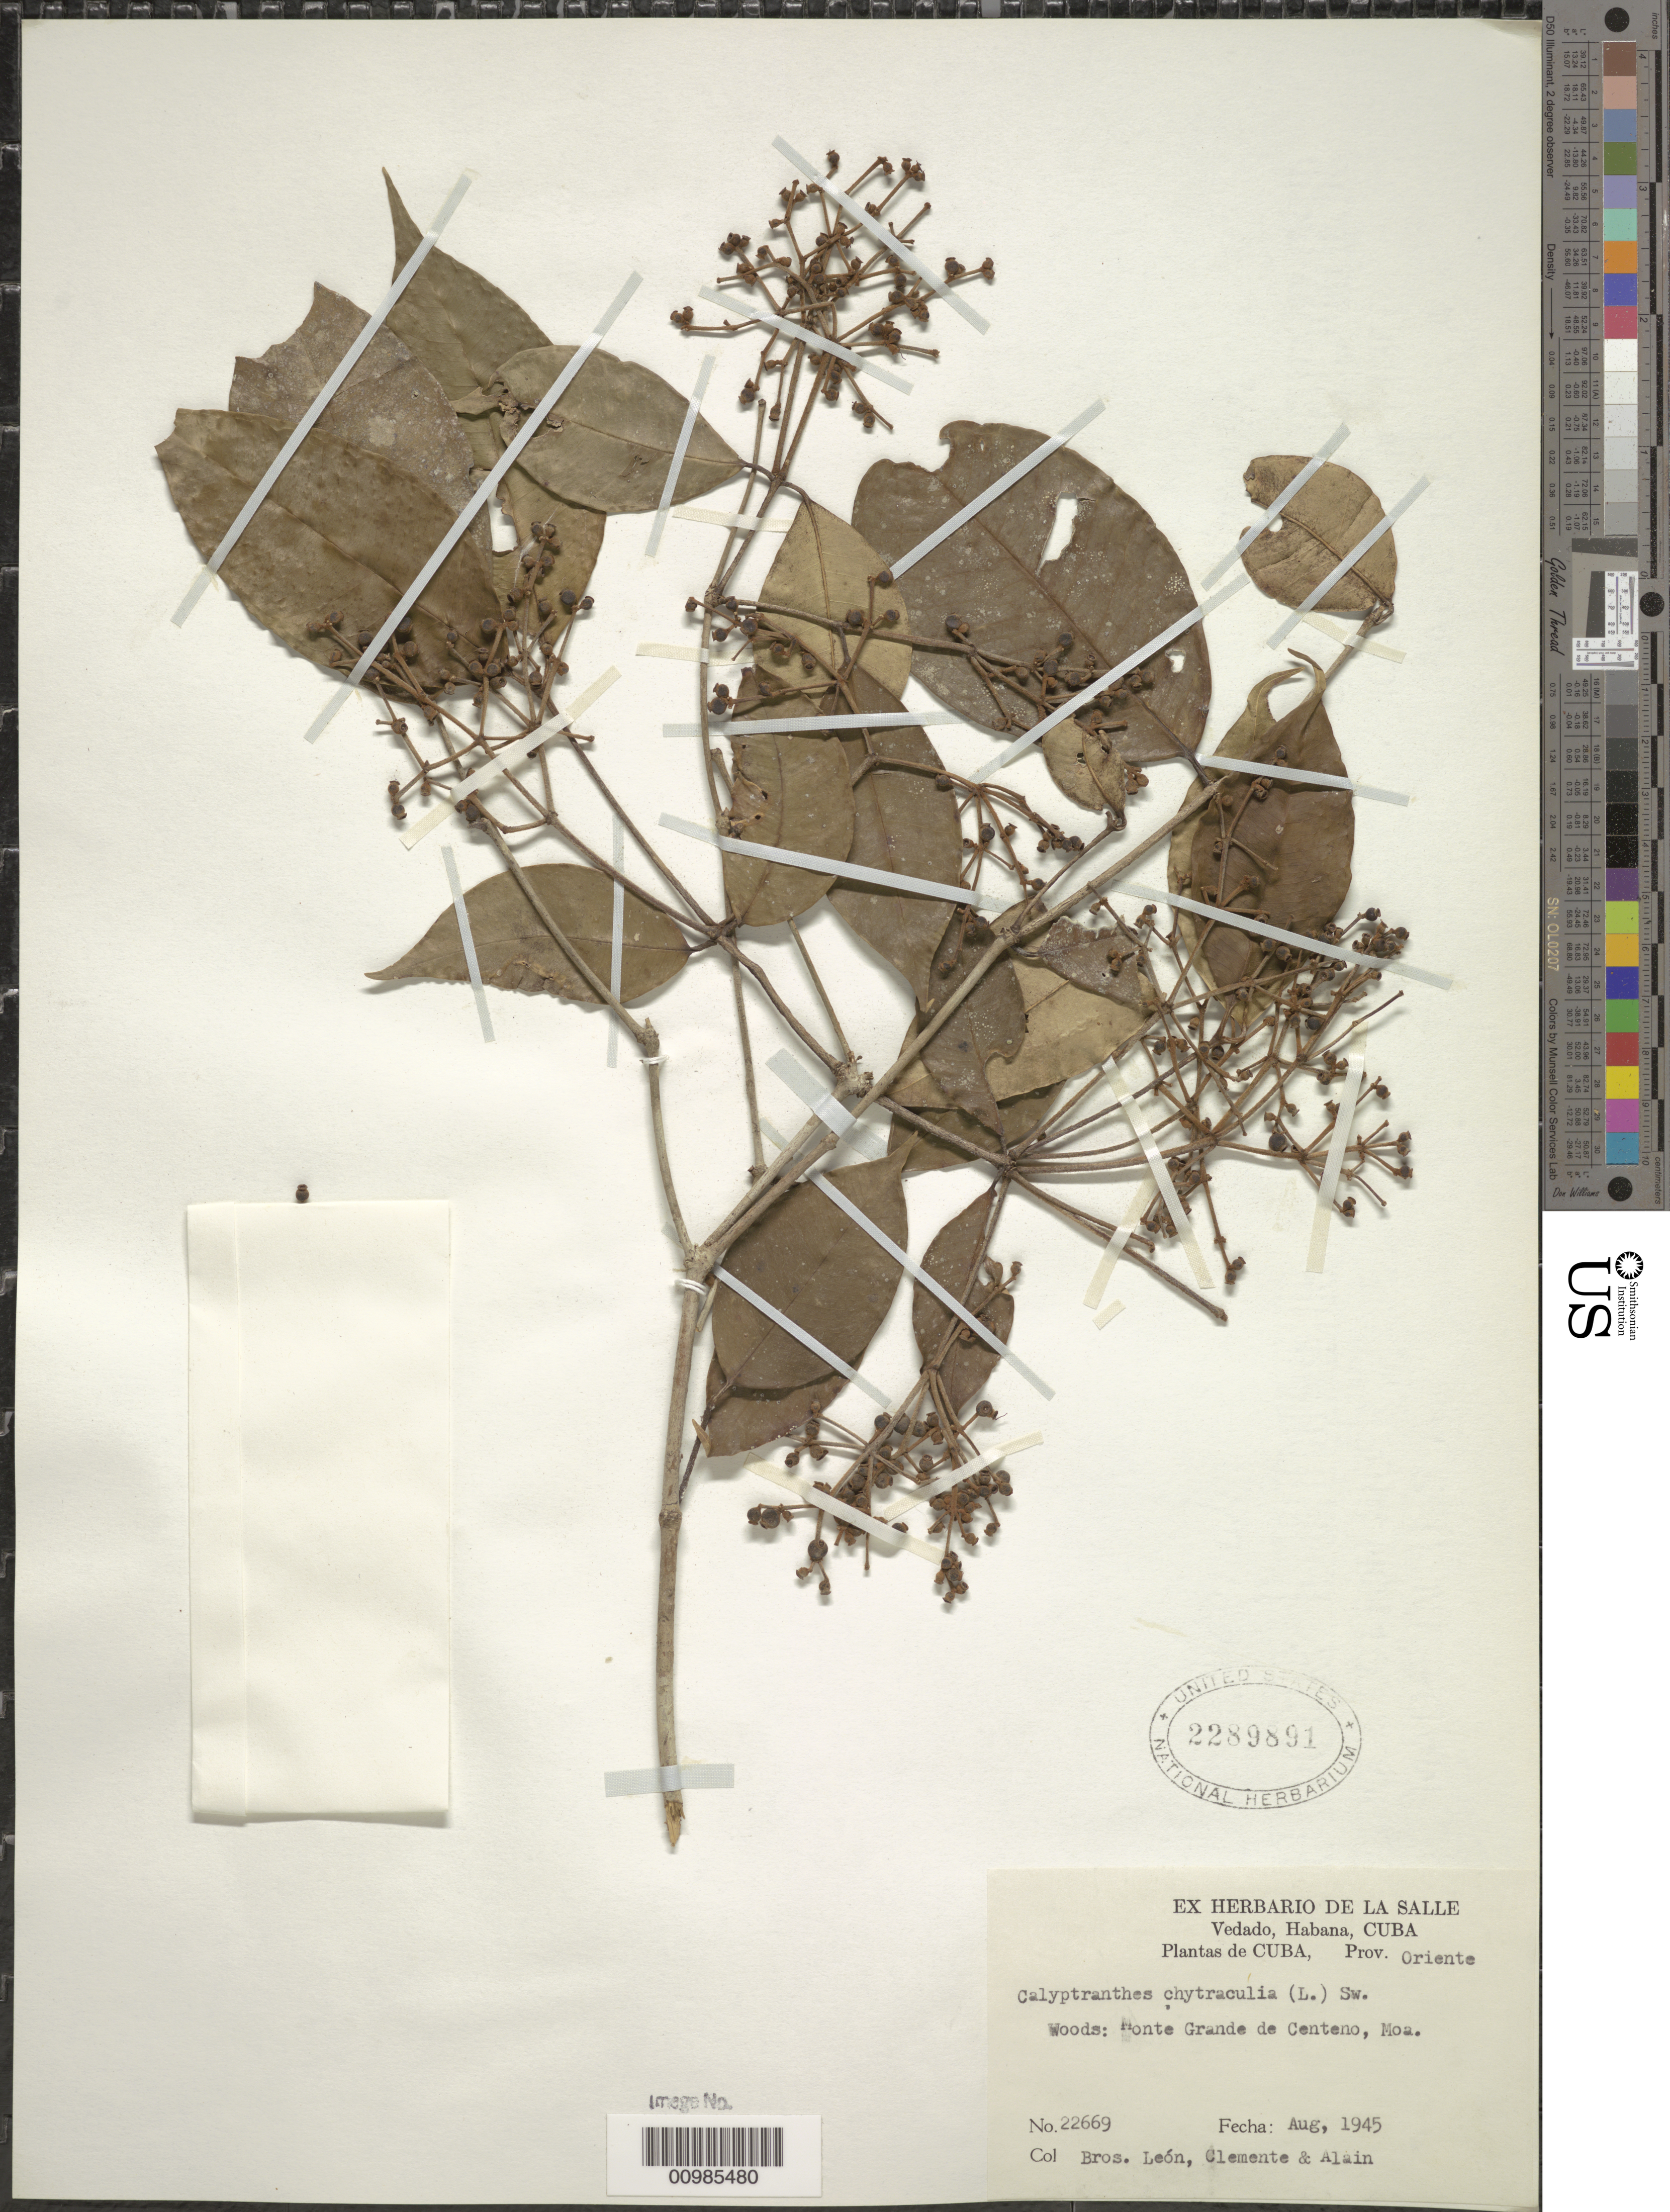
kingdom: Plantae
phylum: Tracheophyta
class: Magnoliopsida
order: Myrtales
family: Myrtaceae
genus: Myrcia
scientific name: Myrcia chytraculia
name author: (L.) A.R. Lourenço & E. Lucas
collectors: Bro. León, Bro. Clemente & A. H. Liogier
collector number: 22669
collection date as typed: Aug 1945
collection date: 1945-08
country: Cuba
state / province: Holguín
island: Cuba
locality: Monte Grande de Centeno, Moa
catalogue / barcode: US 2289891